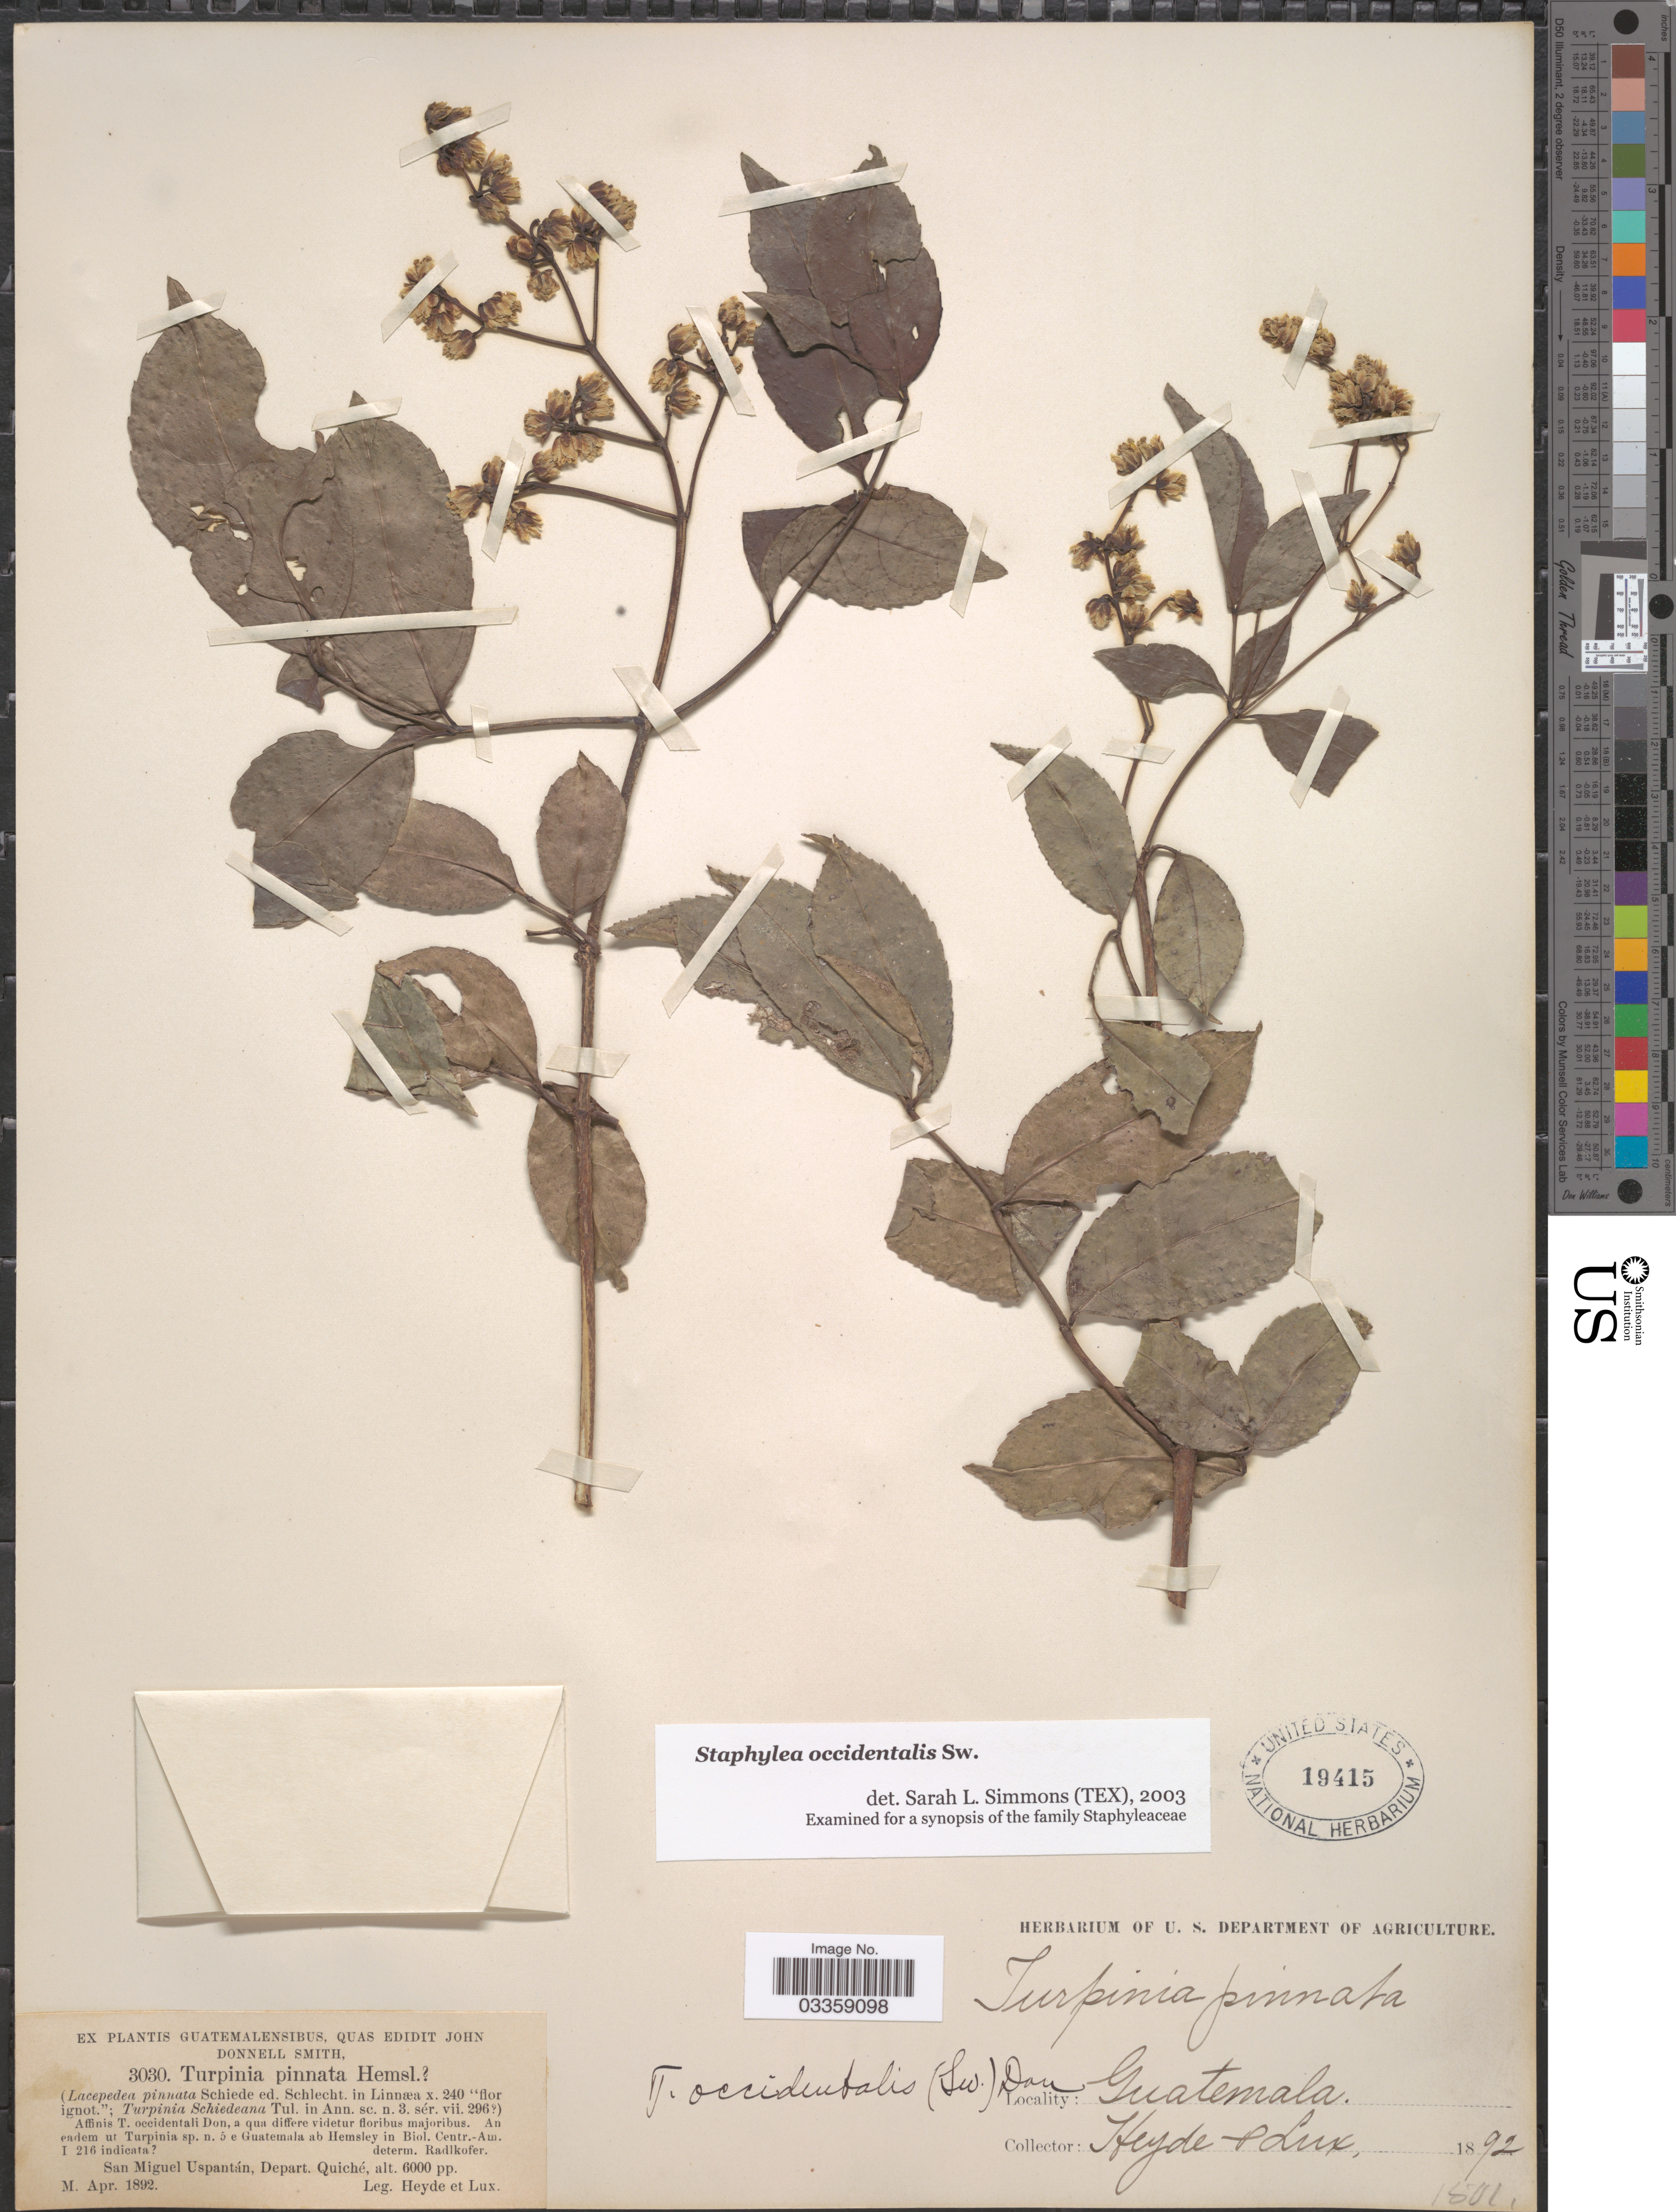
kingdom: Plantae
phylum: Tracheophyta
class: Magnoliopsida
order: Crossosomatales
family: Staphyleaceae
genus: Turpinia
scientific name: Turpinia occidentalis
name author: (Sw.) G. Don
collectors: Heyde & Lux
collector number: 3030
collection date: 1892-04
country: Guatemala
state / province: El Quiché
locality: San Miguel Uspantán, Depart. Quiché.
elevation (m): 1829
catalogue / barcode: US 19415